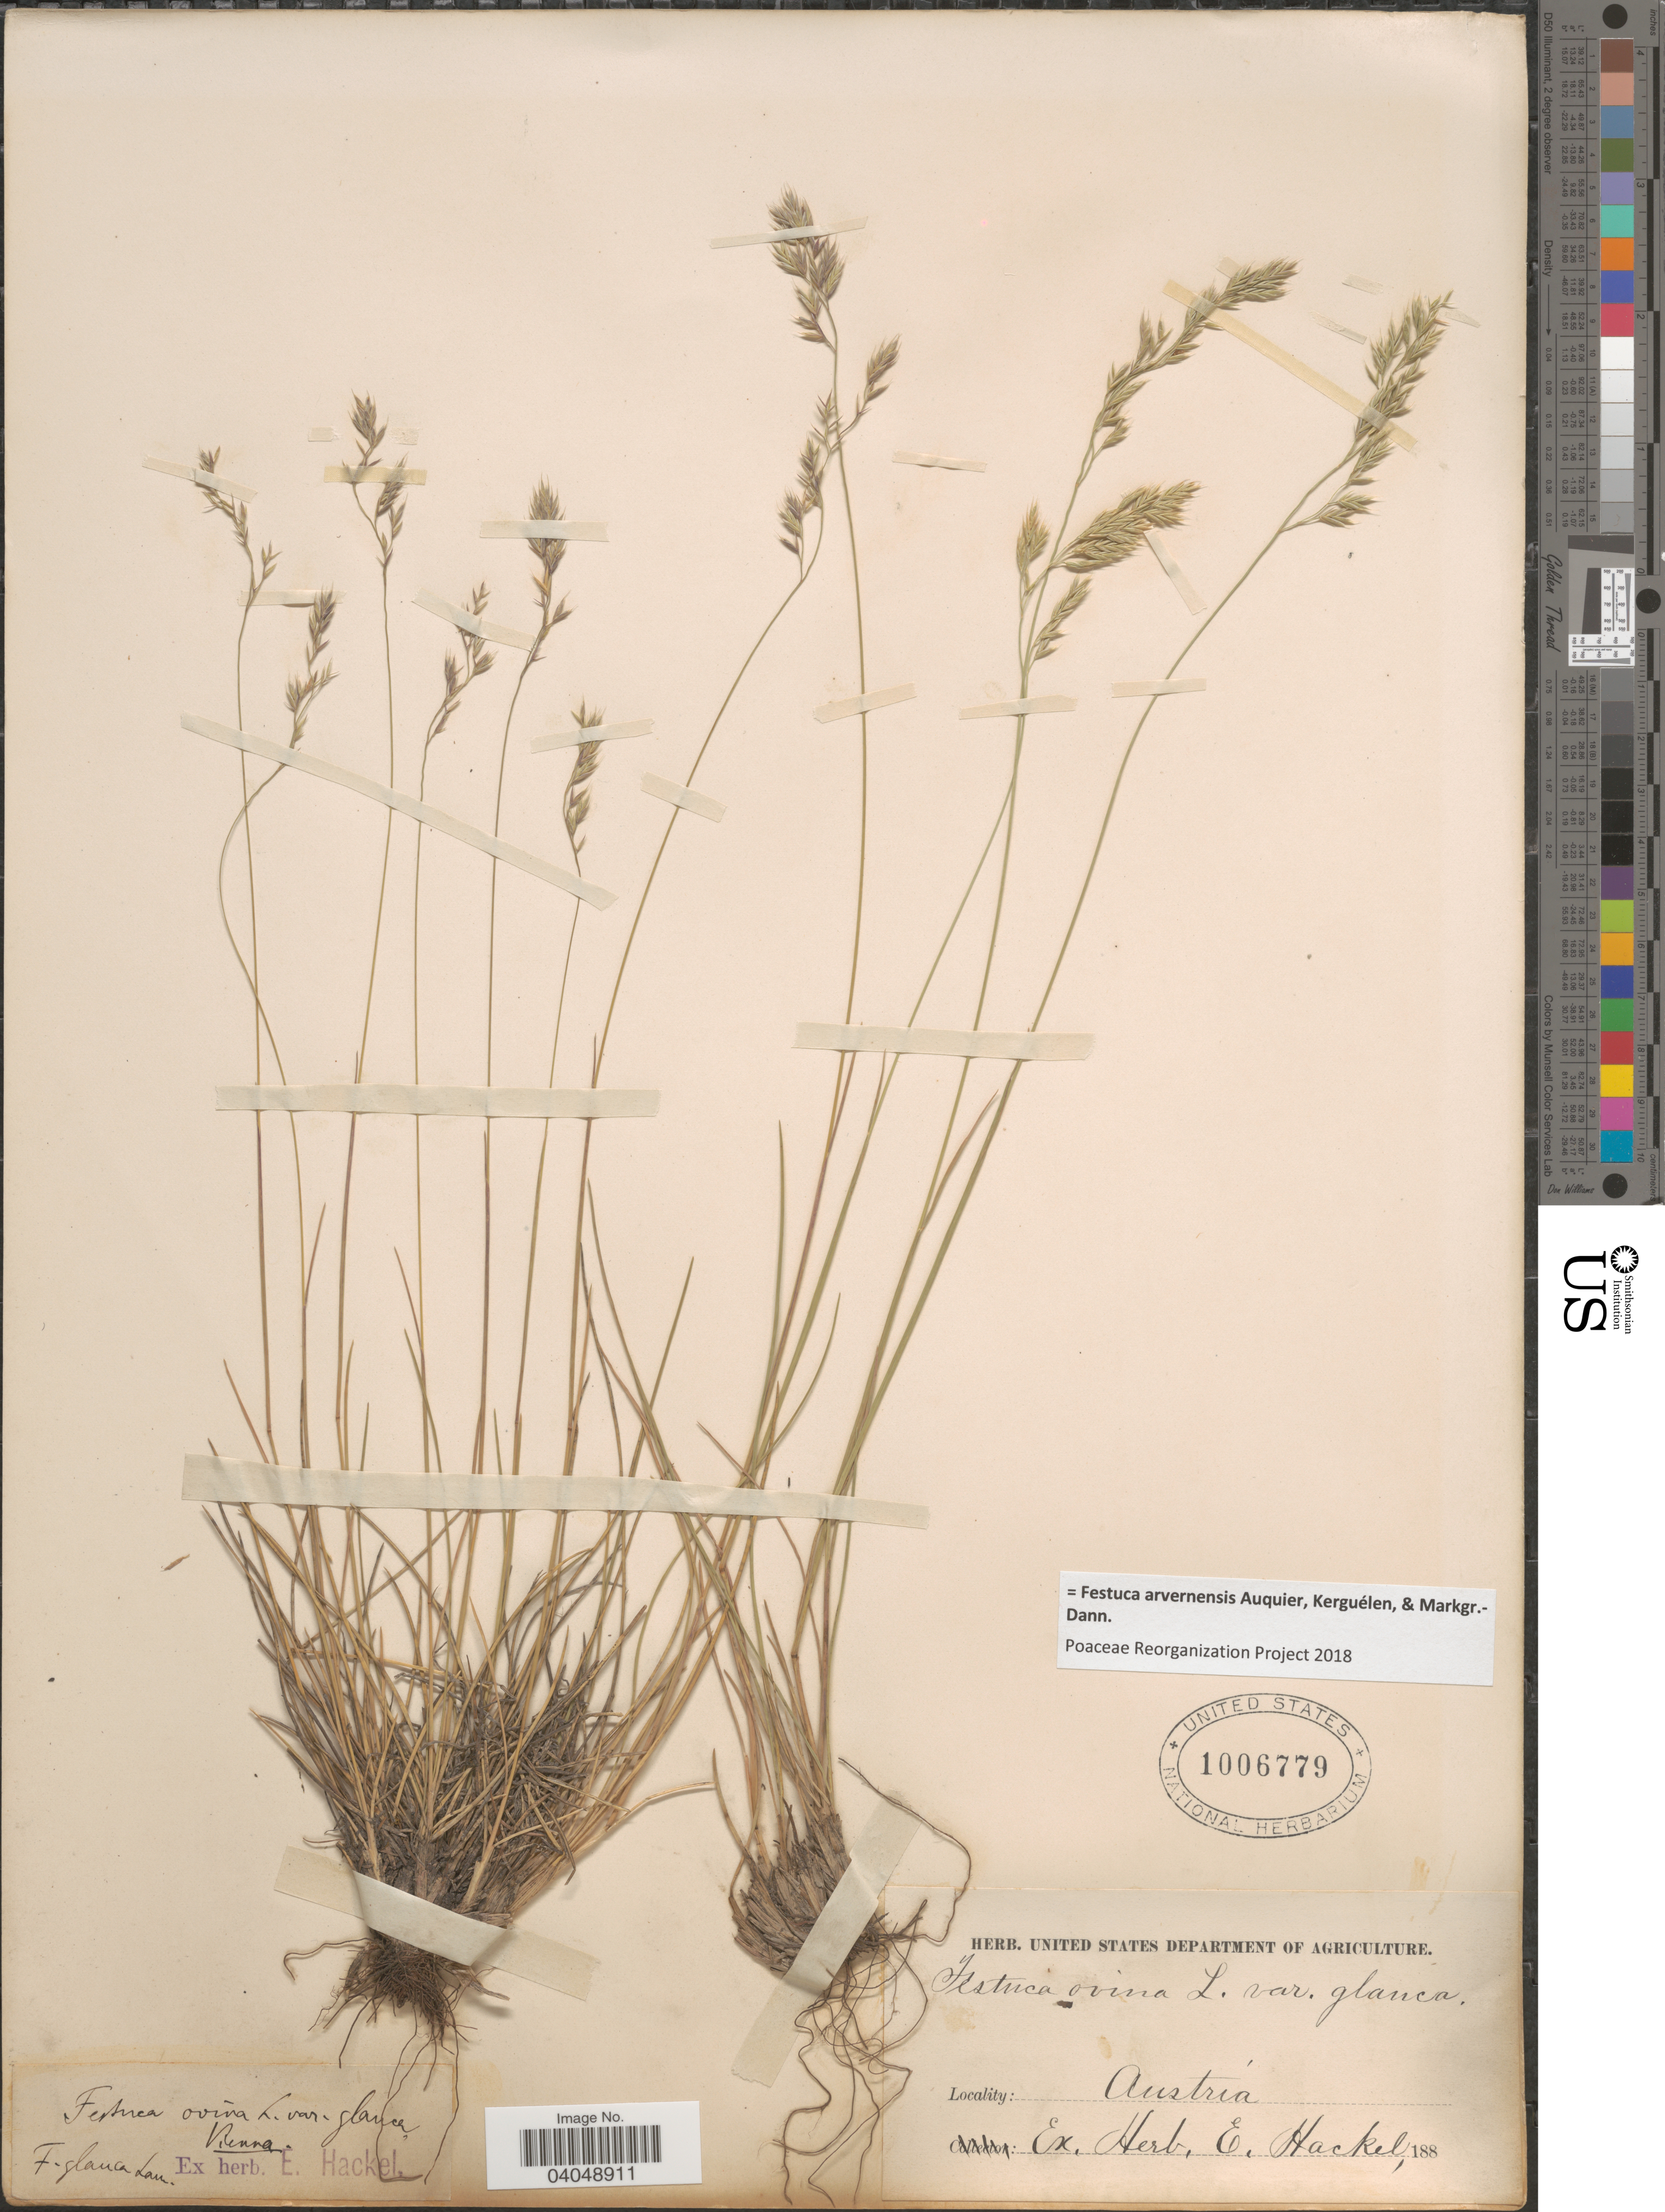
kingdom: Plantae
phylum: Tracheophyta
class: Liliopsida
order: Poales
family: Poaceae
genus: Festuca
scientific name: Festuca arvernensis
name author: Auquier et al.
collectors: ex herb. E. Hackel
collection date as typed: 188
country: Austria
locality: Vienna.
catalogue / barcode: US 1006779